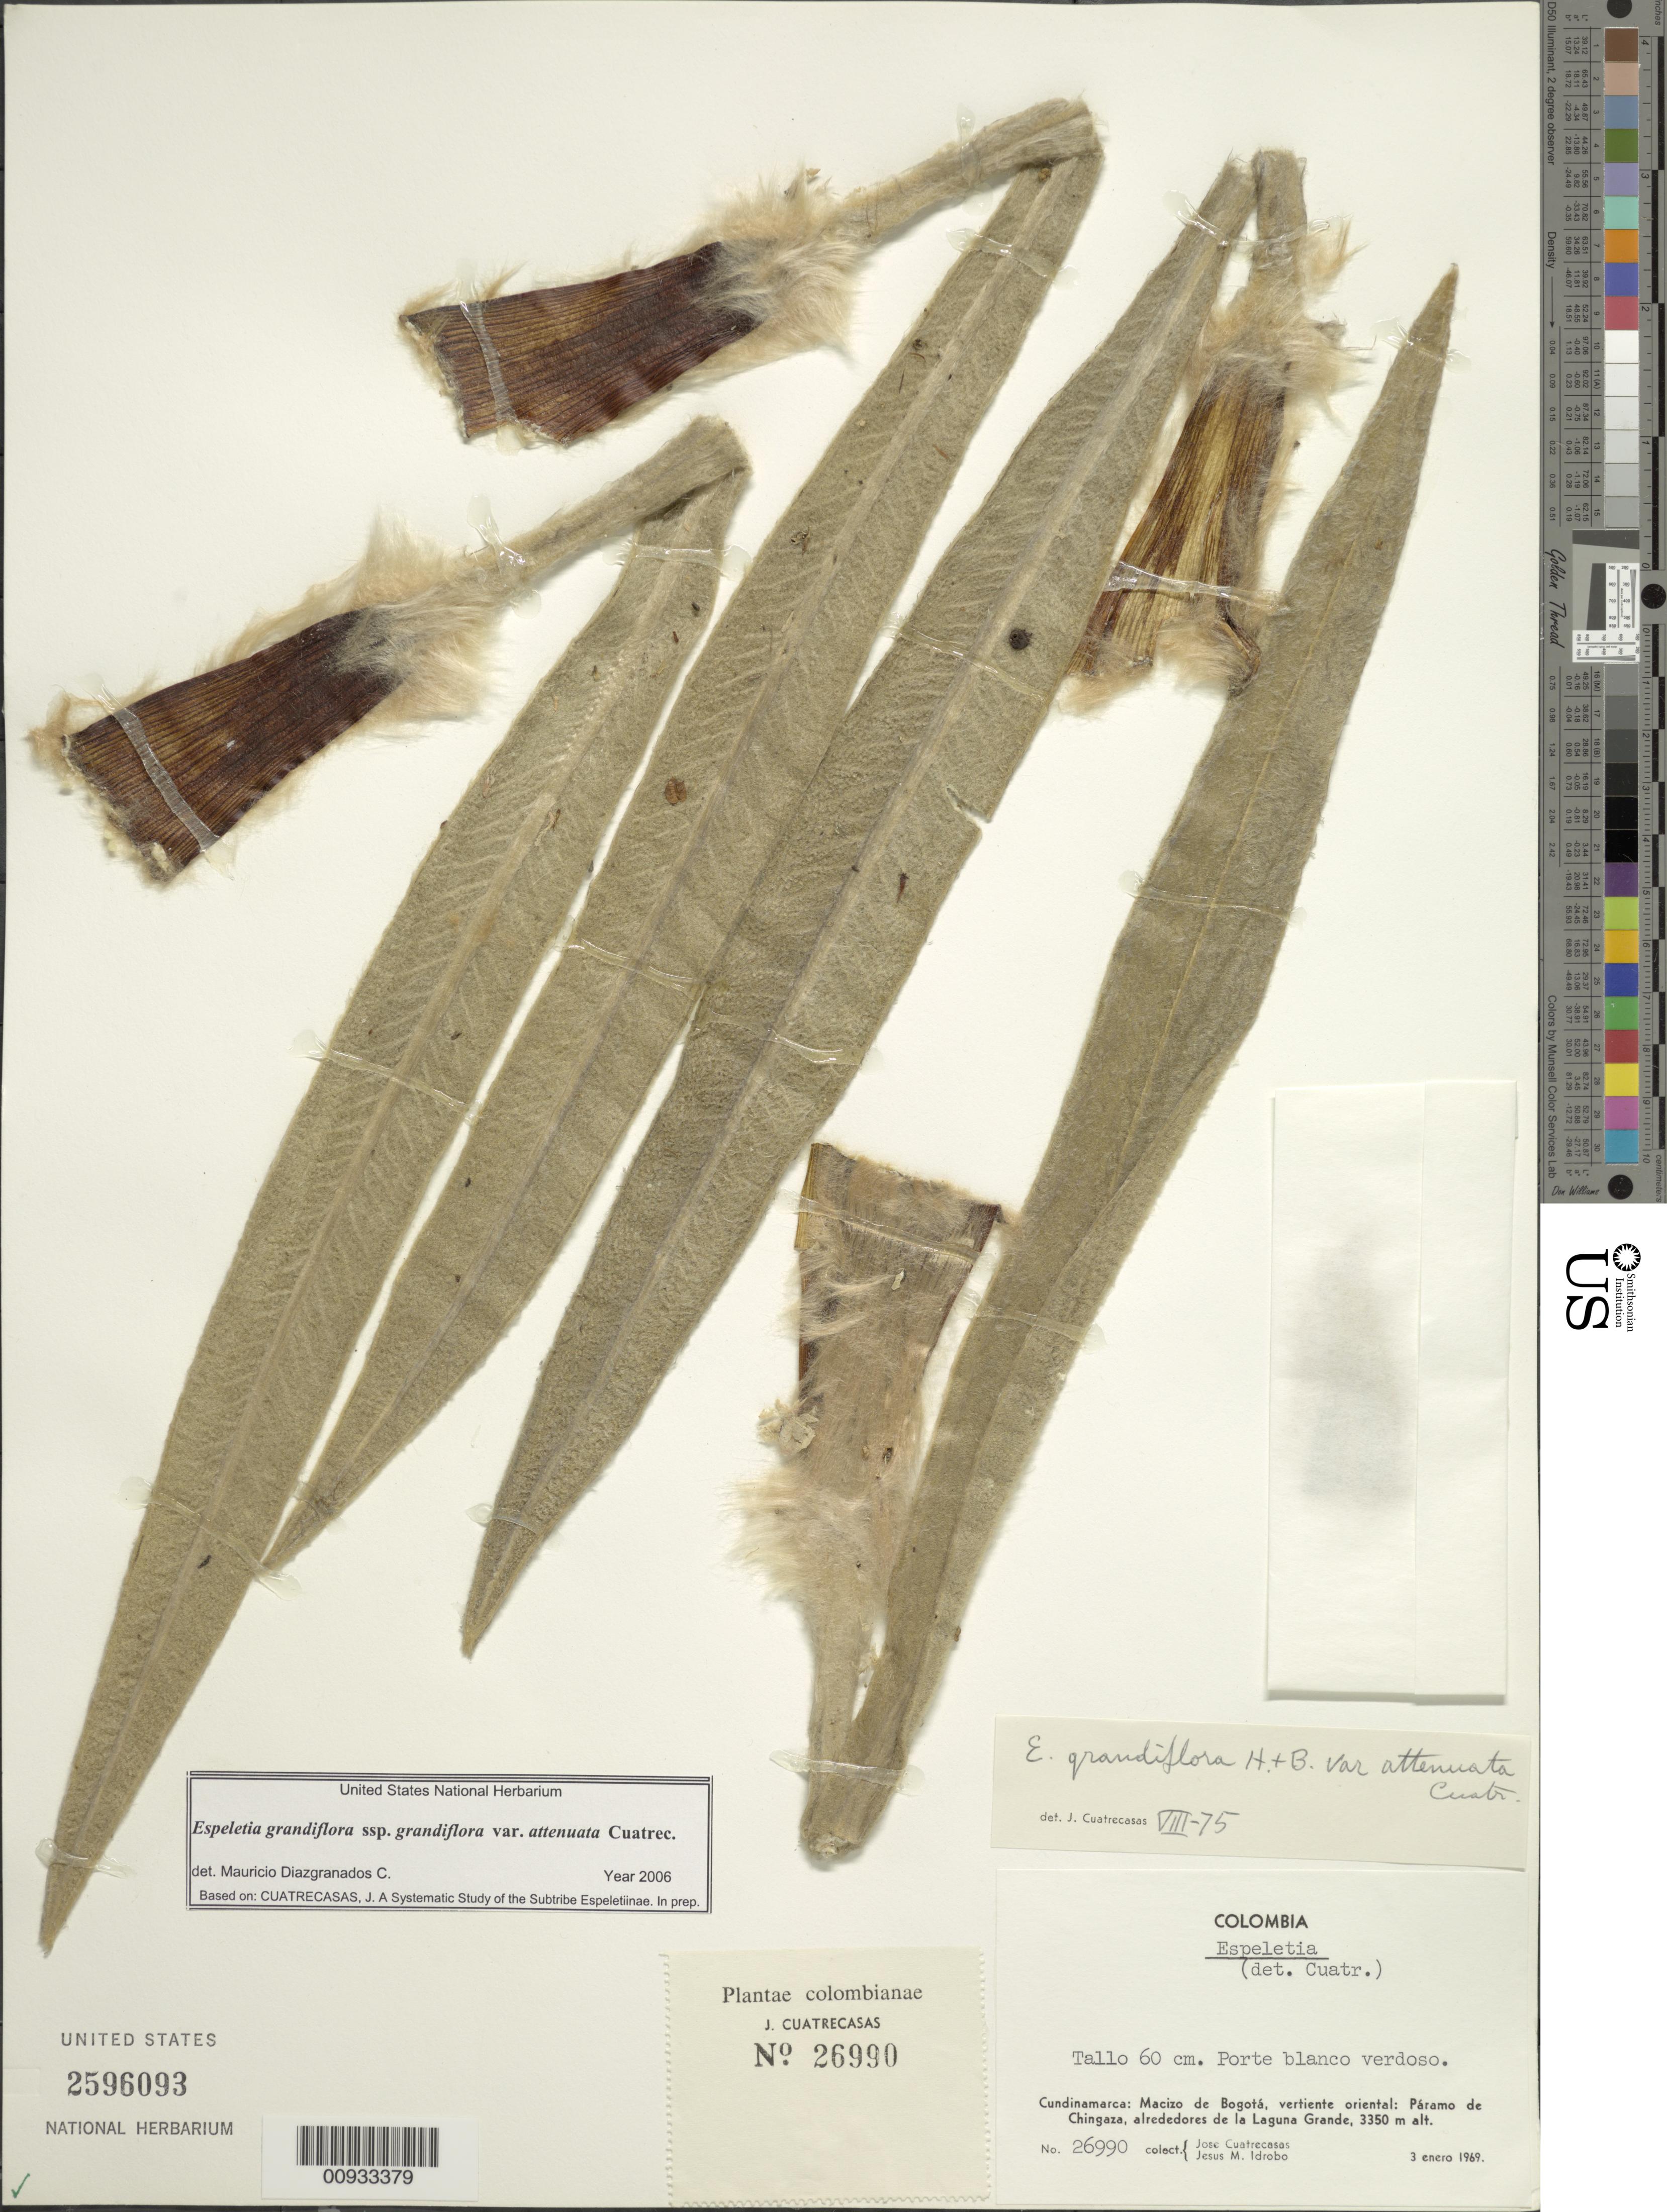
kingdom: Plantae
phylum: Tracheophyta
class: Magnoliopsida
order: Asterales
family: Asteraceae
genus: Espeletia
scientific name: Espeletia grandiflora var. attenuata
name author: Cuatrec.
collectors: J. Cuatrecasas & J. M. Idrobo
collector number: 26990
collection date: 1969-01-03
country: Colombia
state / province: Cundinamarca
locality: Macizo de Bogota, vertiente oriental: Paramo de Chingaza, alrededores de la Laguna Grande.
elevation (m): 3350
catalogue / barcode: US 2596093